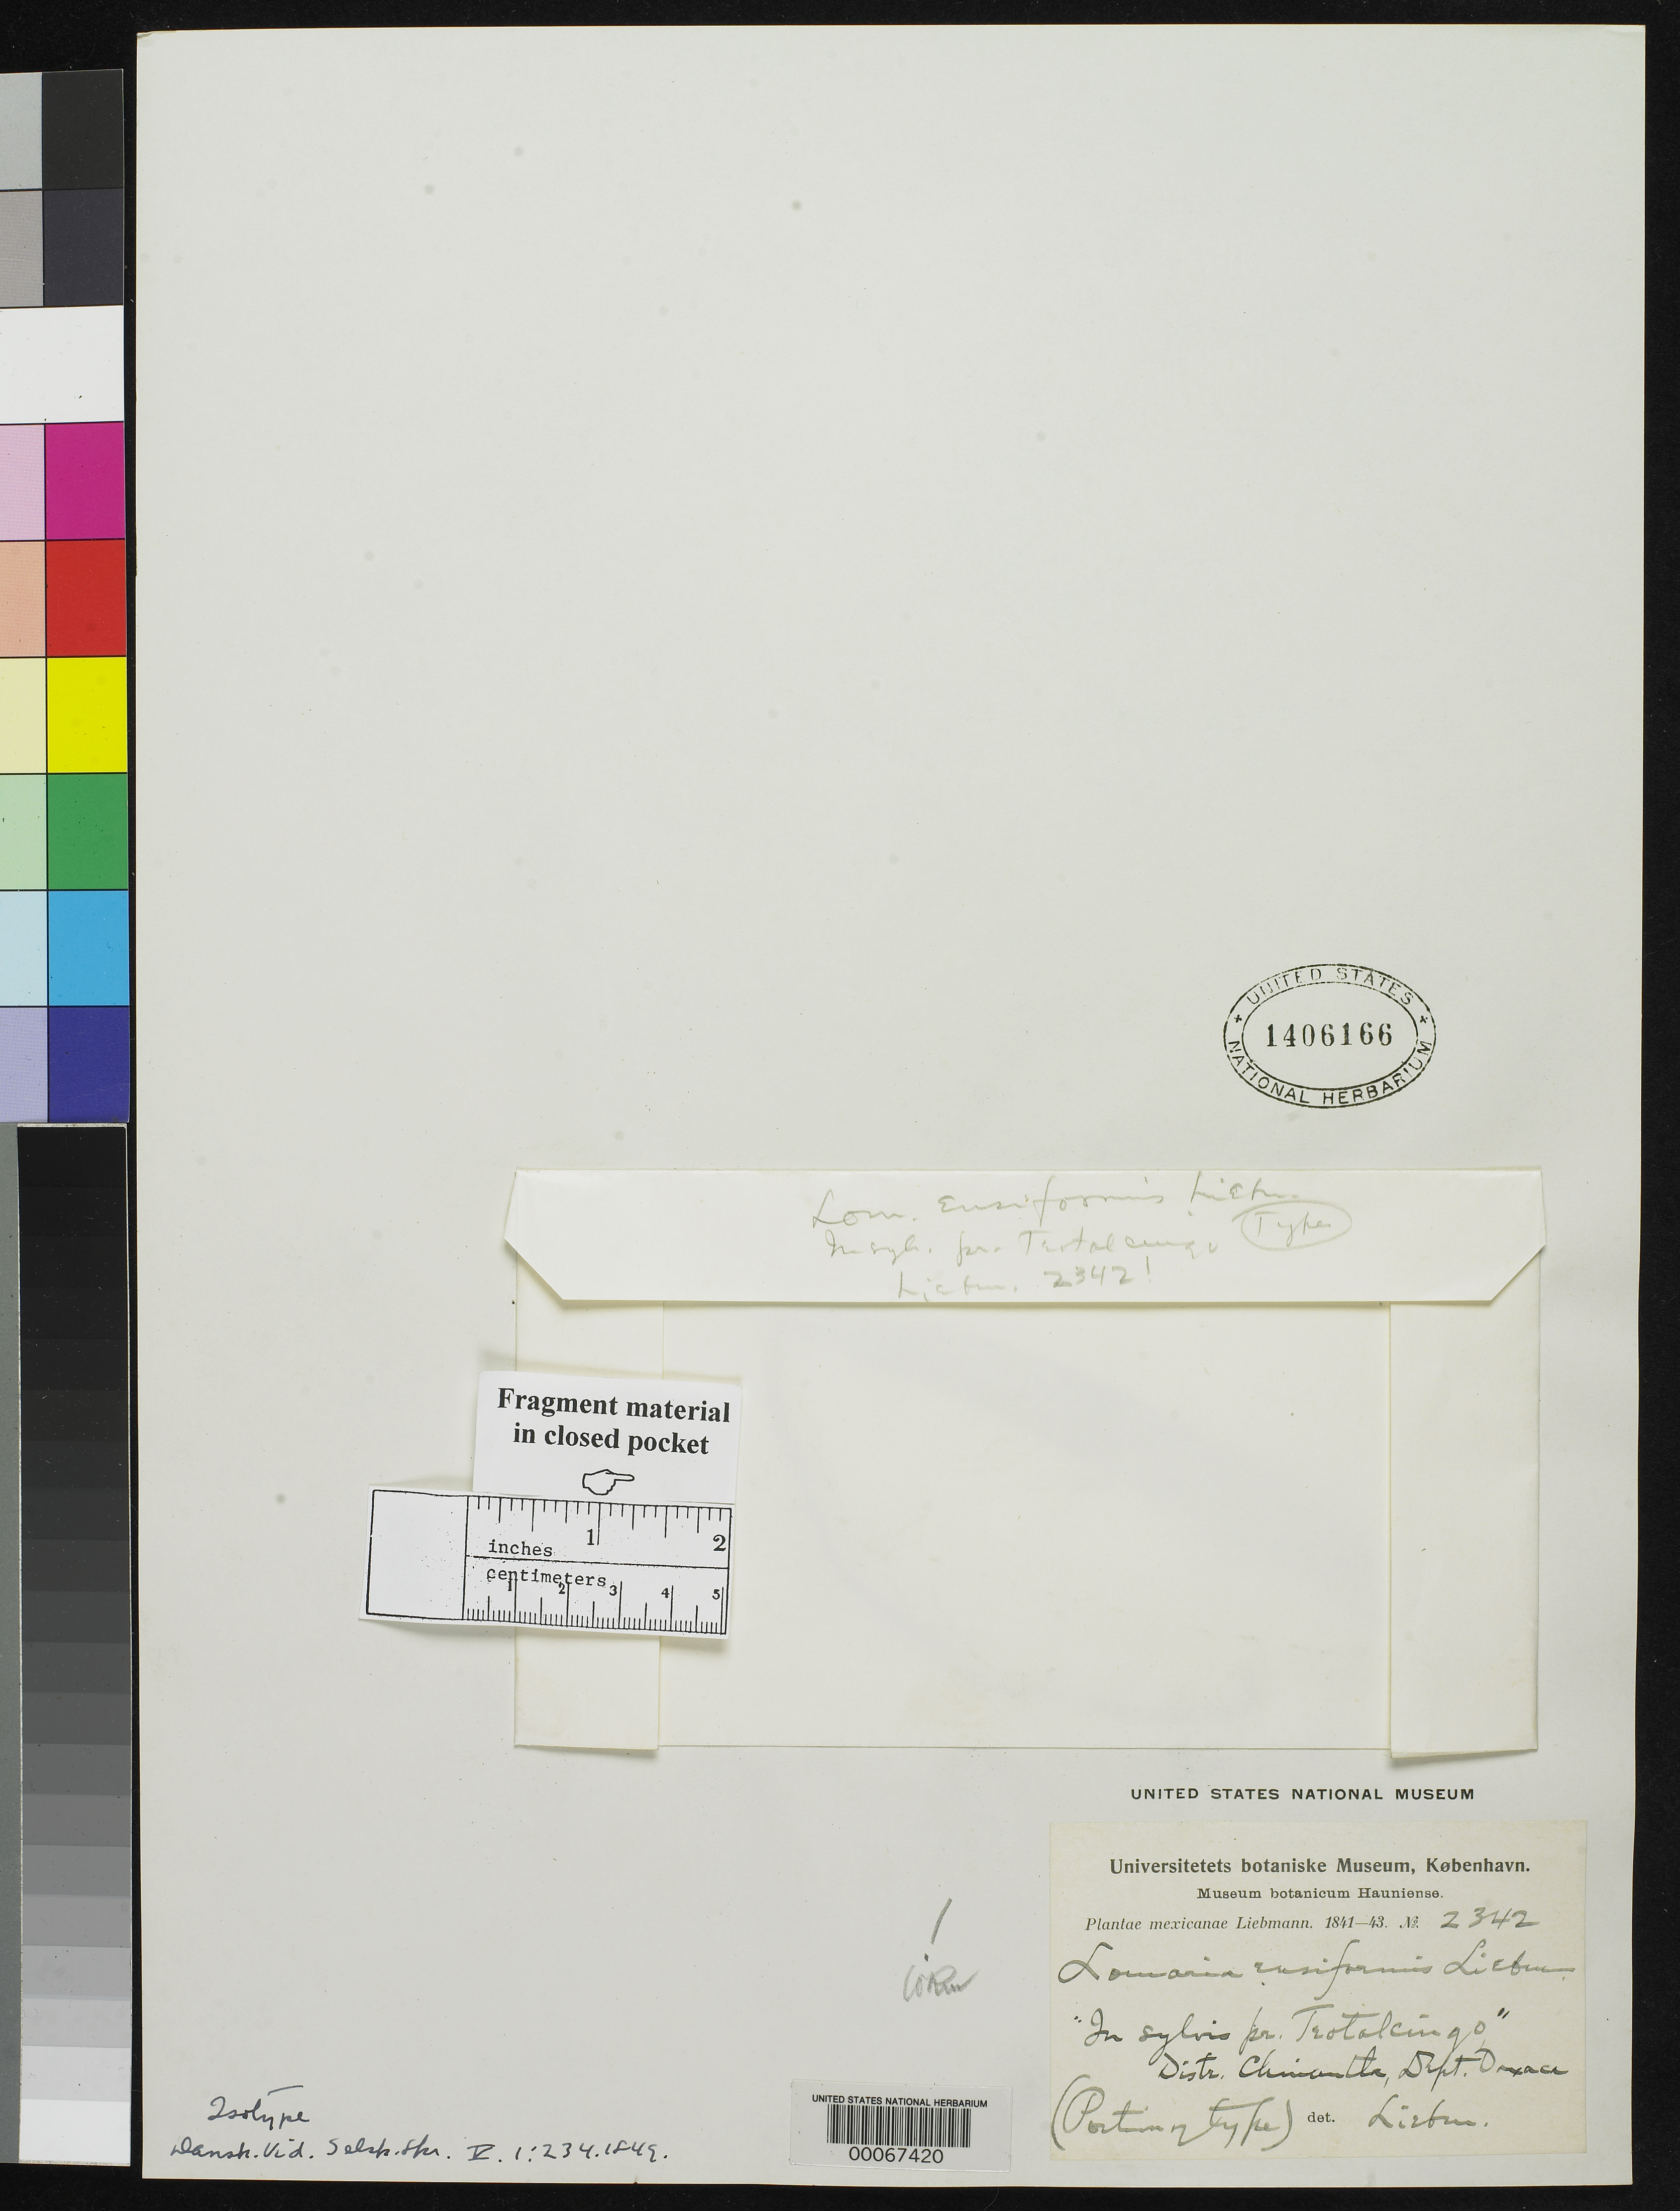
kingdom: Plantae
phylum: Tracheophyta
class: Polypodiopsida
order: Polypodiales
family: Blechnaceae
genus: Lomaria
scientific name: Lomaria ensiformis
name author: Liebm.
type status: Type Fragment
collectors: F. M. Liebmann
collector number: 2342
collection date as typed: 1841 to -- --- 1843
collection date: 1841/1843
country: Mexico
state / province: Oaxaca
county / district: Chimantla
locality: Pr. Teotalcingo.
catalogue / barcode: US 1406166